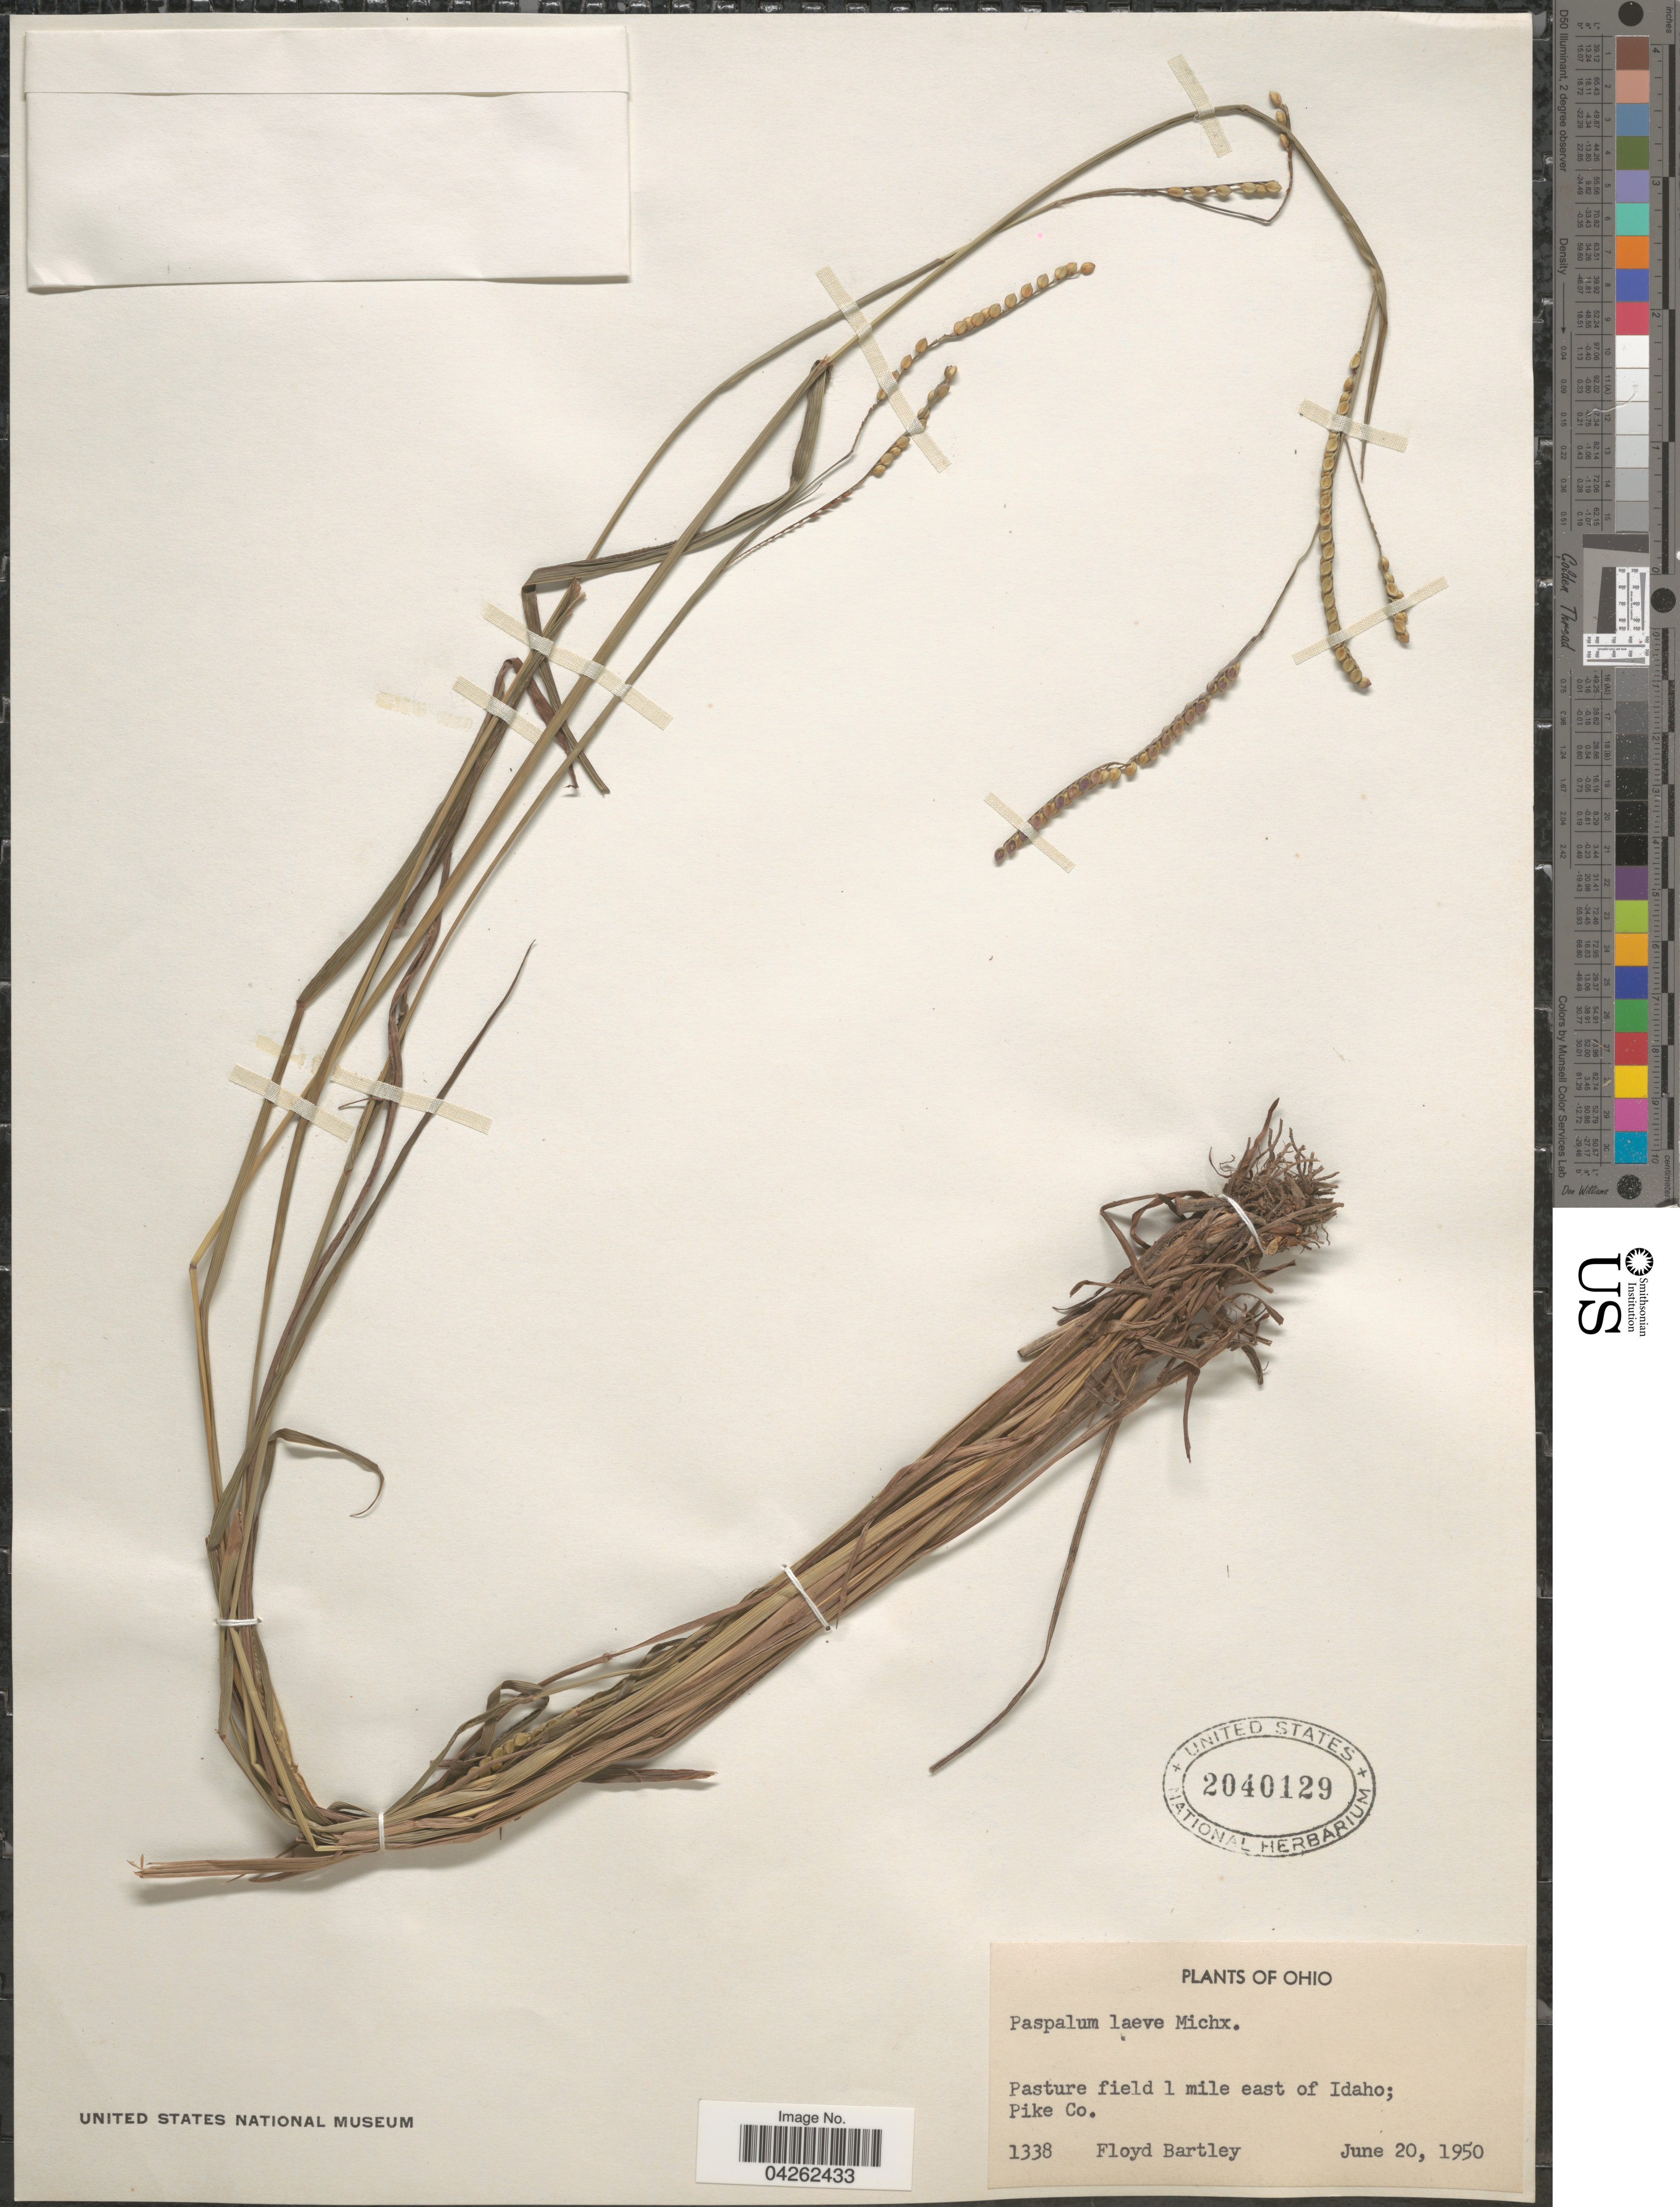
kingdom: Plantae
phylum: Tracheophyta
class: Liliopsida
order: Poales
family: Poaceae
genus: Paspalum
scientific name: Paspalum laeve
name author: Michx.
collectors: F. Bartley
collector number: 1338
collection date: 1950-06-20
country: United States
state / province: Ohio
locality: Pasture field 1 mile east of Idaho; Pike Co.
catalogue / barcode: US 2040129